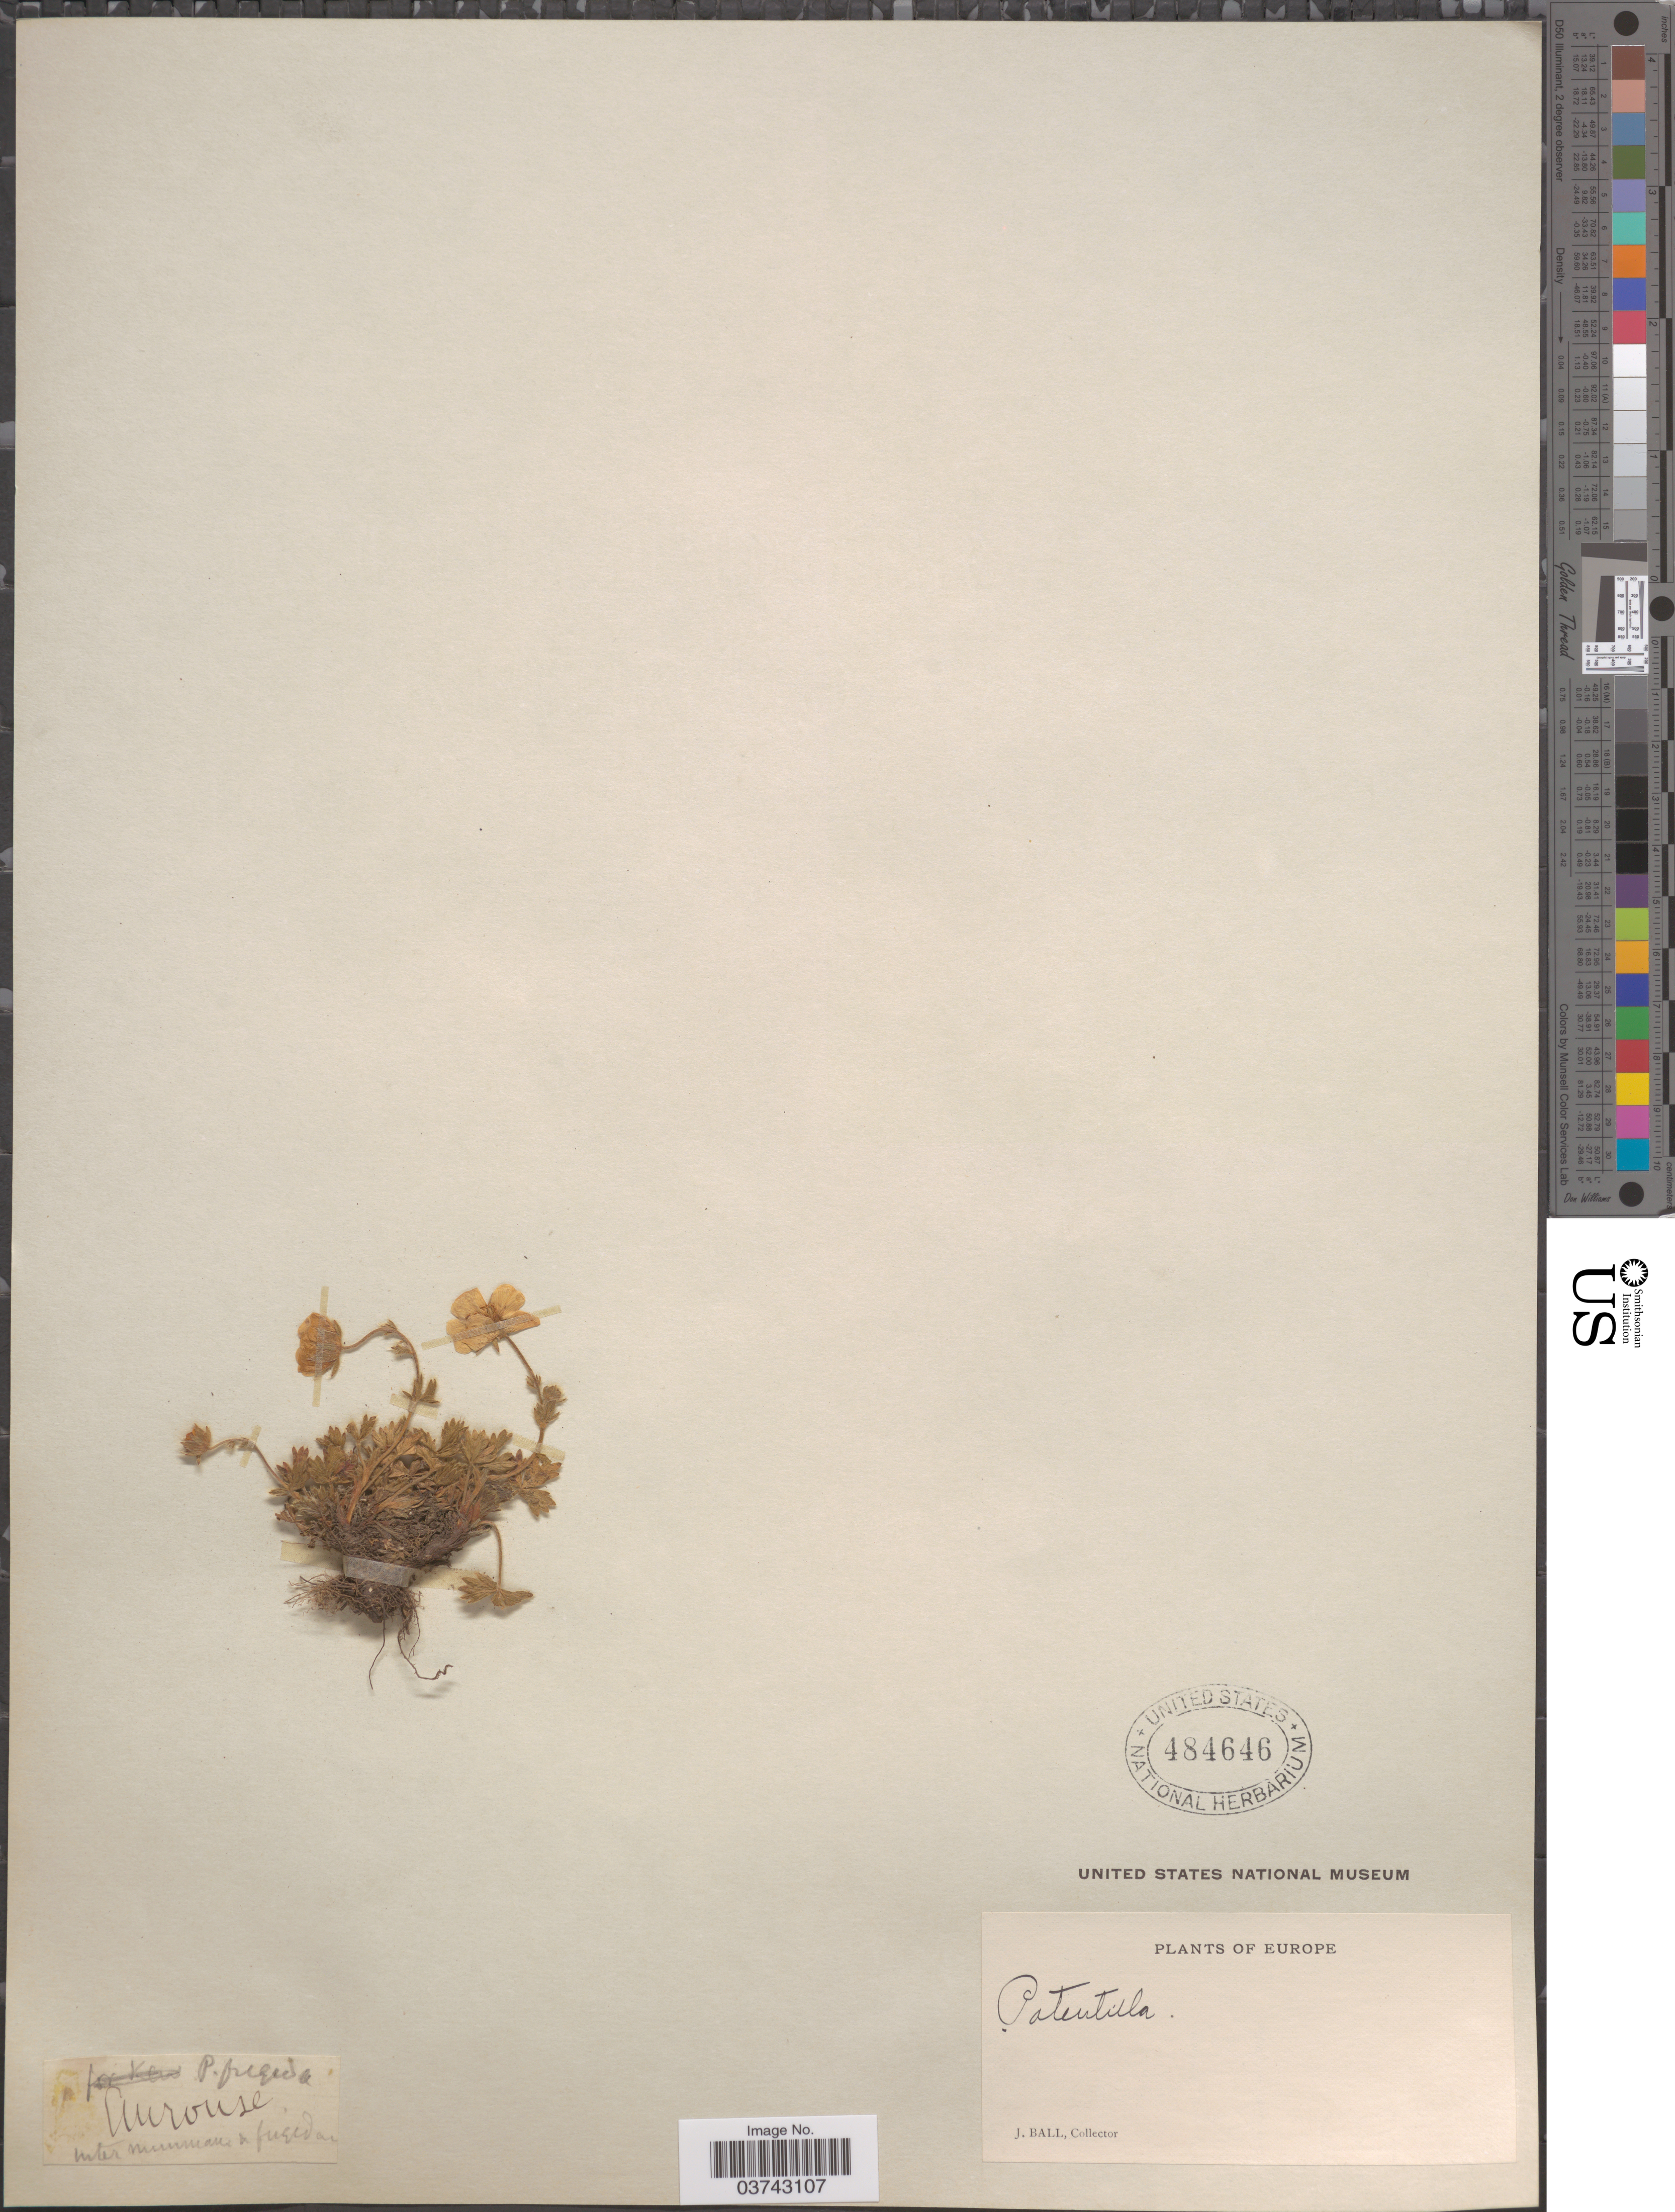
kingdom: Plantae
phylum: Tracheophyta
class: Magnoliopsida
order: Rosales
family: Rosaceae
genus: Potentilla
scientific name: Potentilla sp.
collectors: J. Ball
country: France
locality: Europe. Aurouse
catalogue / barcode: US 484646